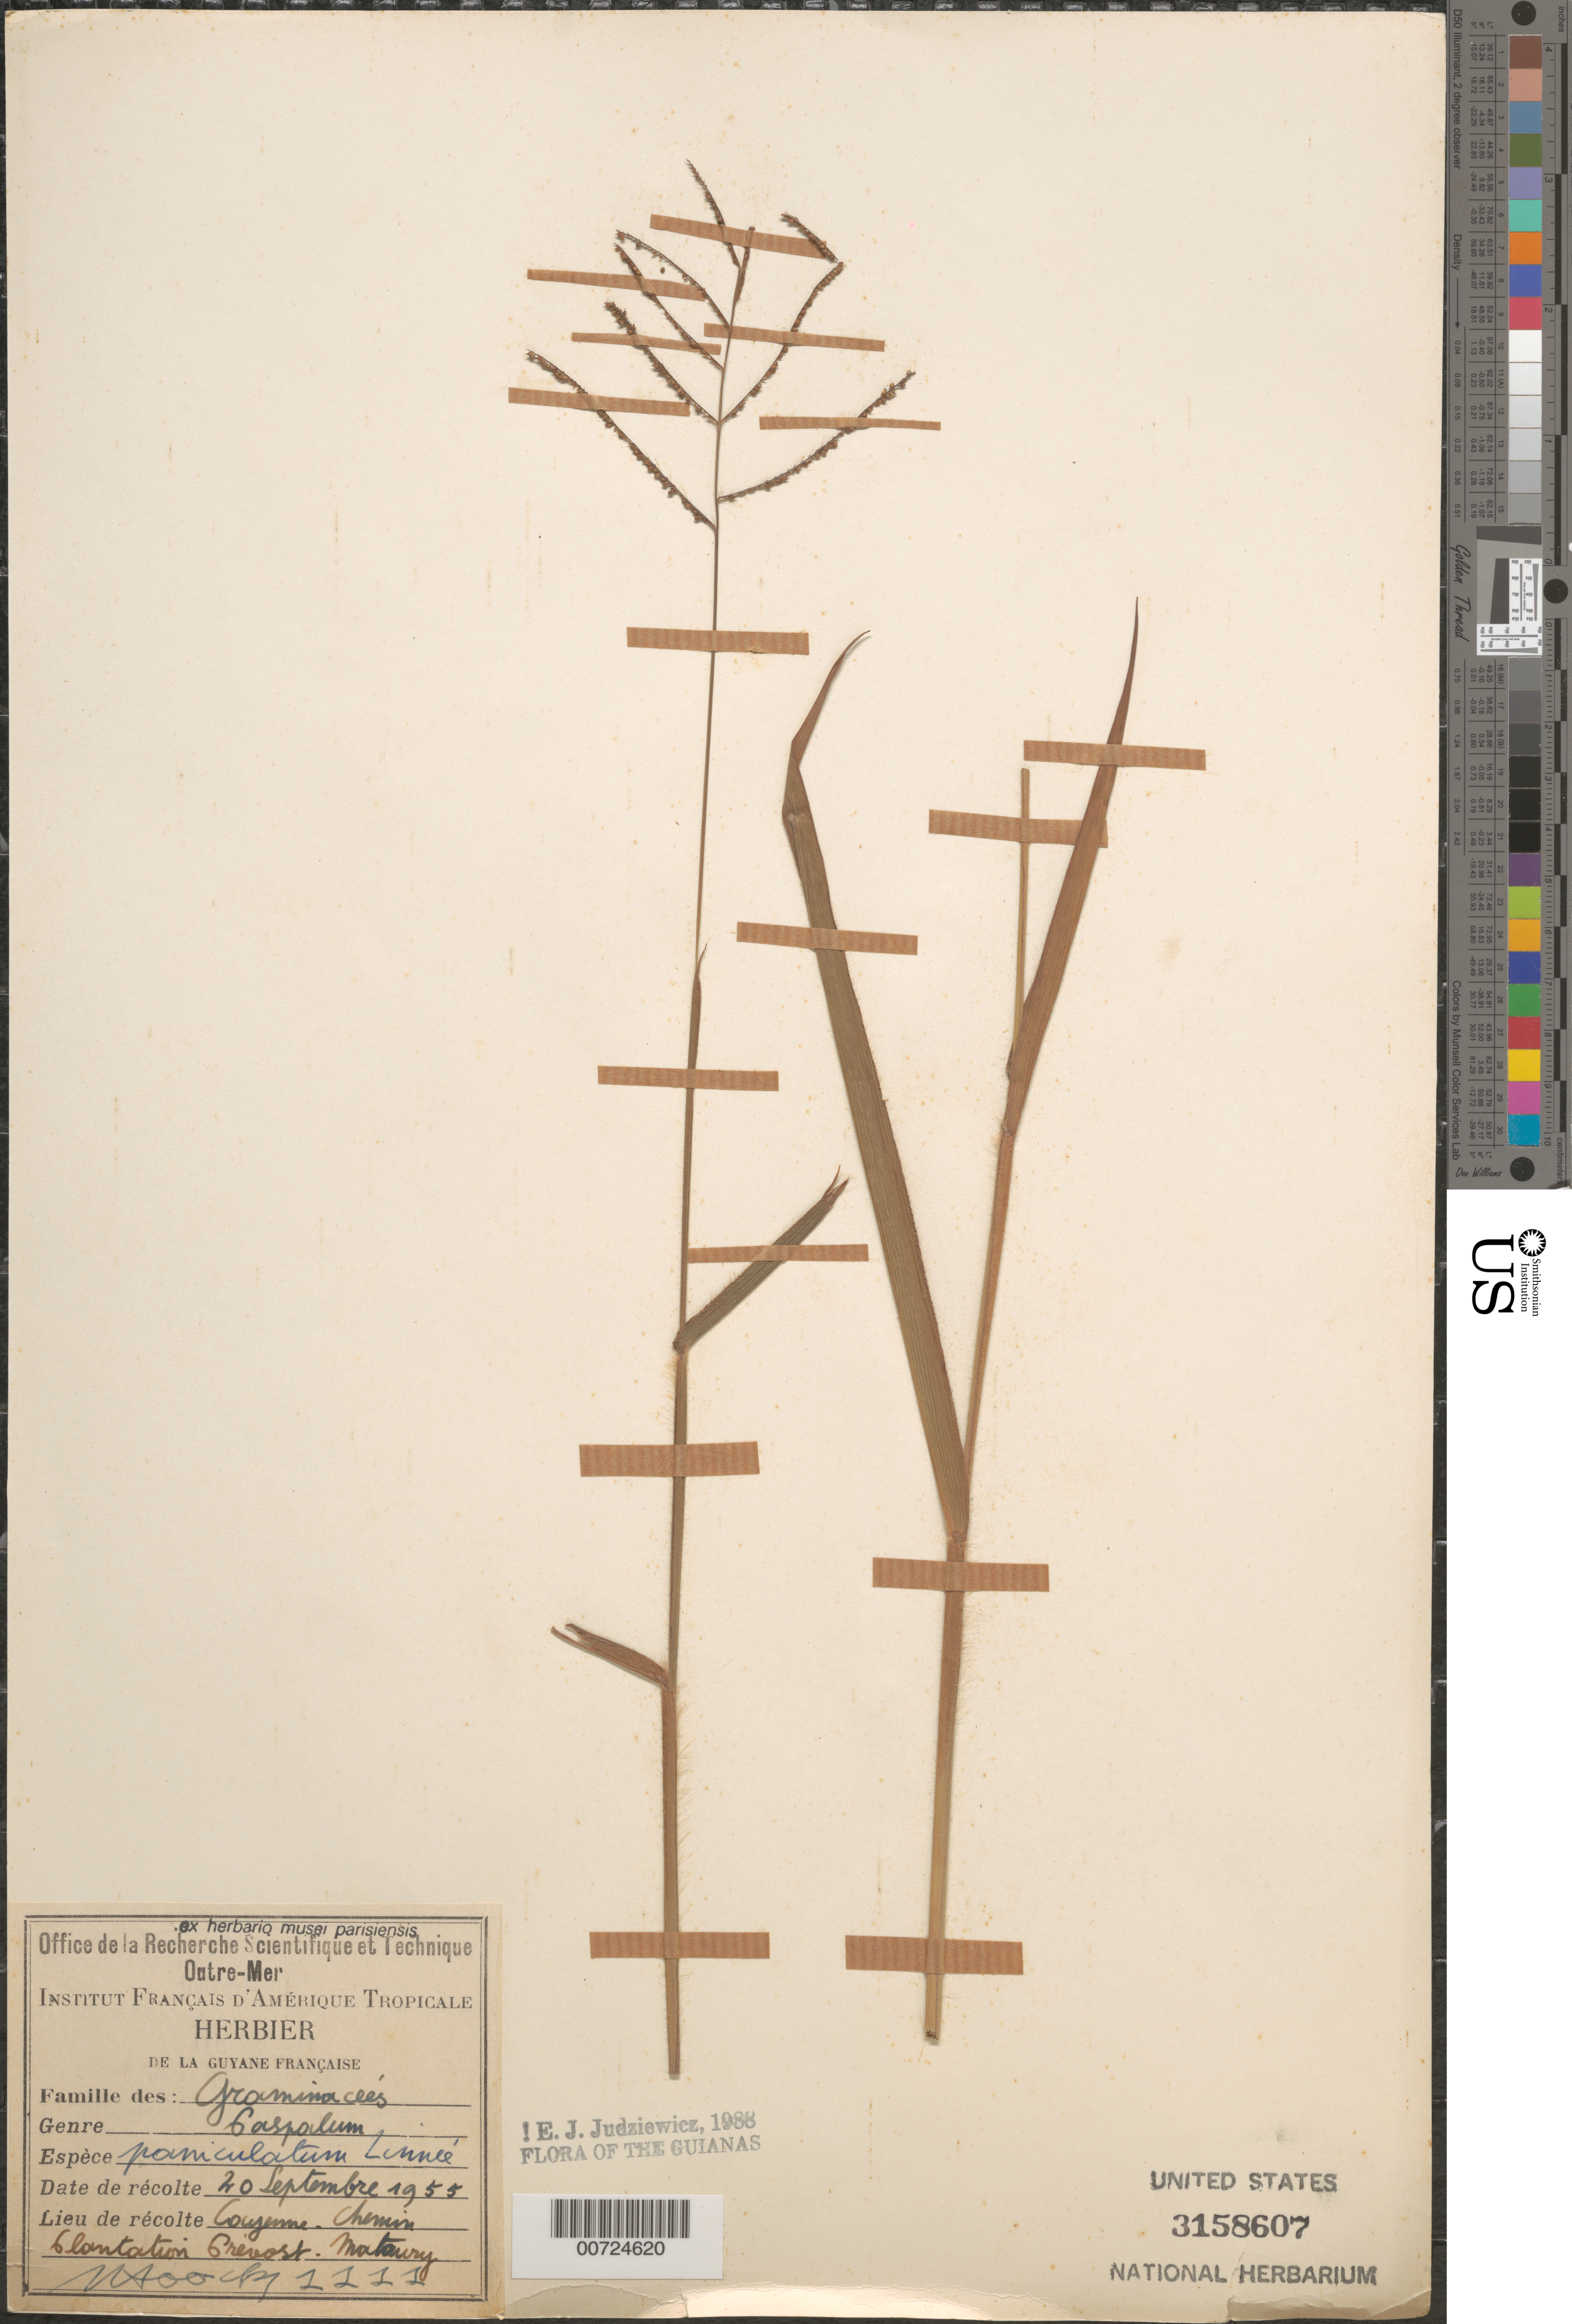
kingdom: Plantae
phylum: Tracheophyta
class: Liliopsida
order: Poales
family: Poaceae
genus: Paspalum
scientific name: Paspalum paniculatum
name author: L.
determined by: Judziewicz, E. J.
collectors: J. Hoock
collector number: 1111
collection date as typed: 20-Sep-55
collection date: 1955-09-20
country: French Guiana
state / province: Cayenne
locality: Cayenne, chemin plantation prevast Matoury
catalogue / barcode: US 3158607